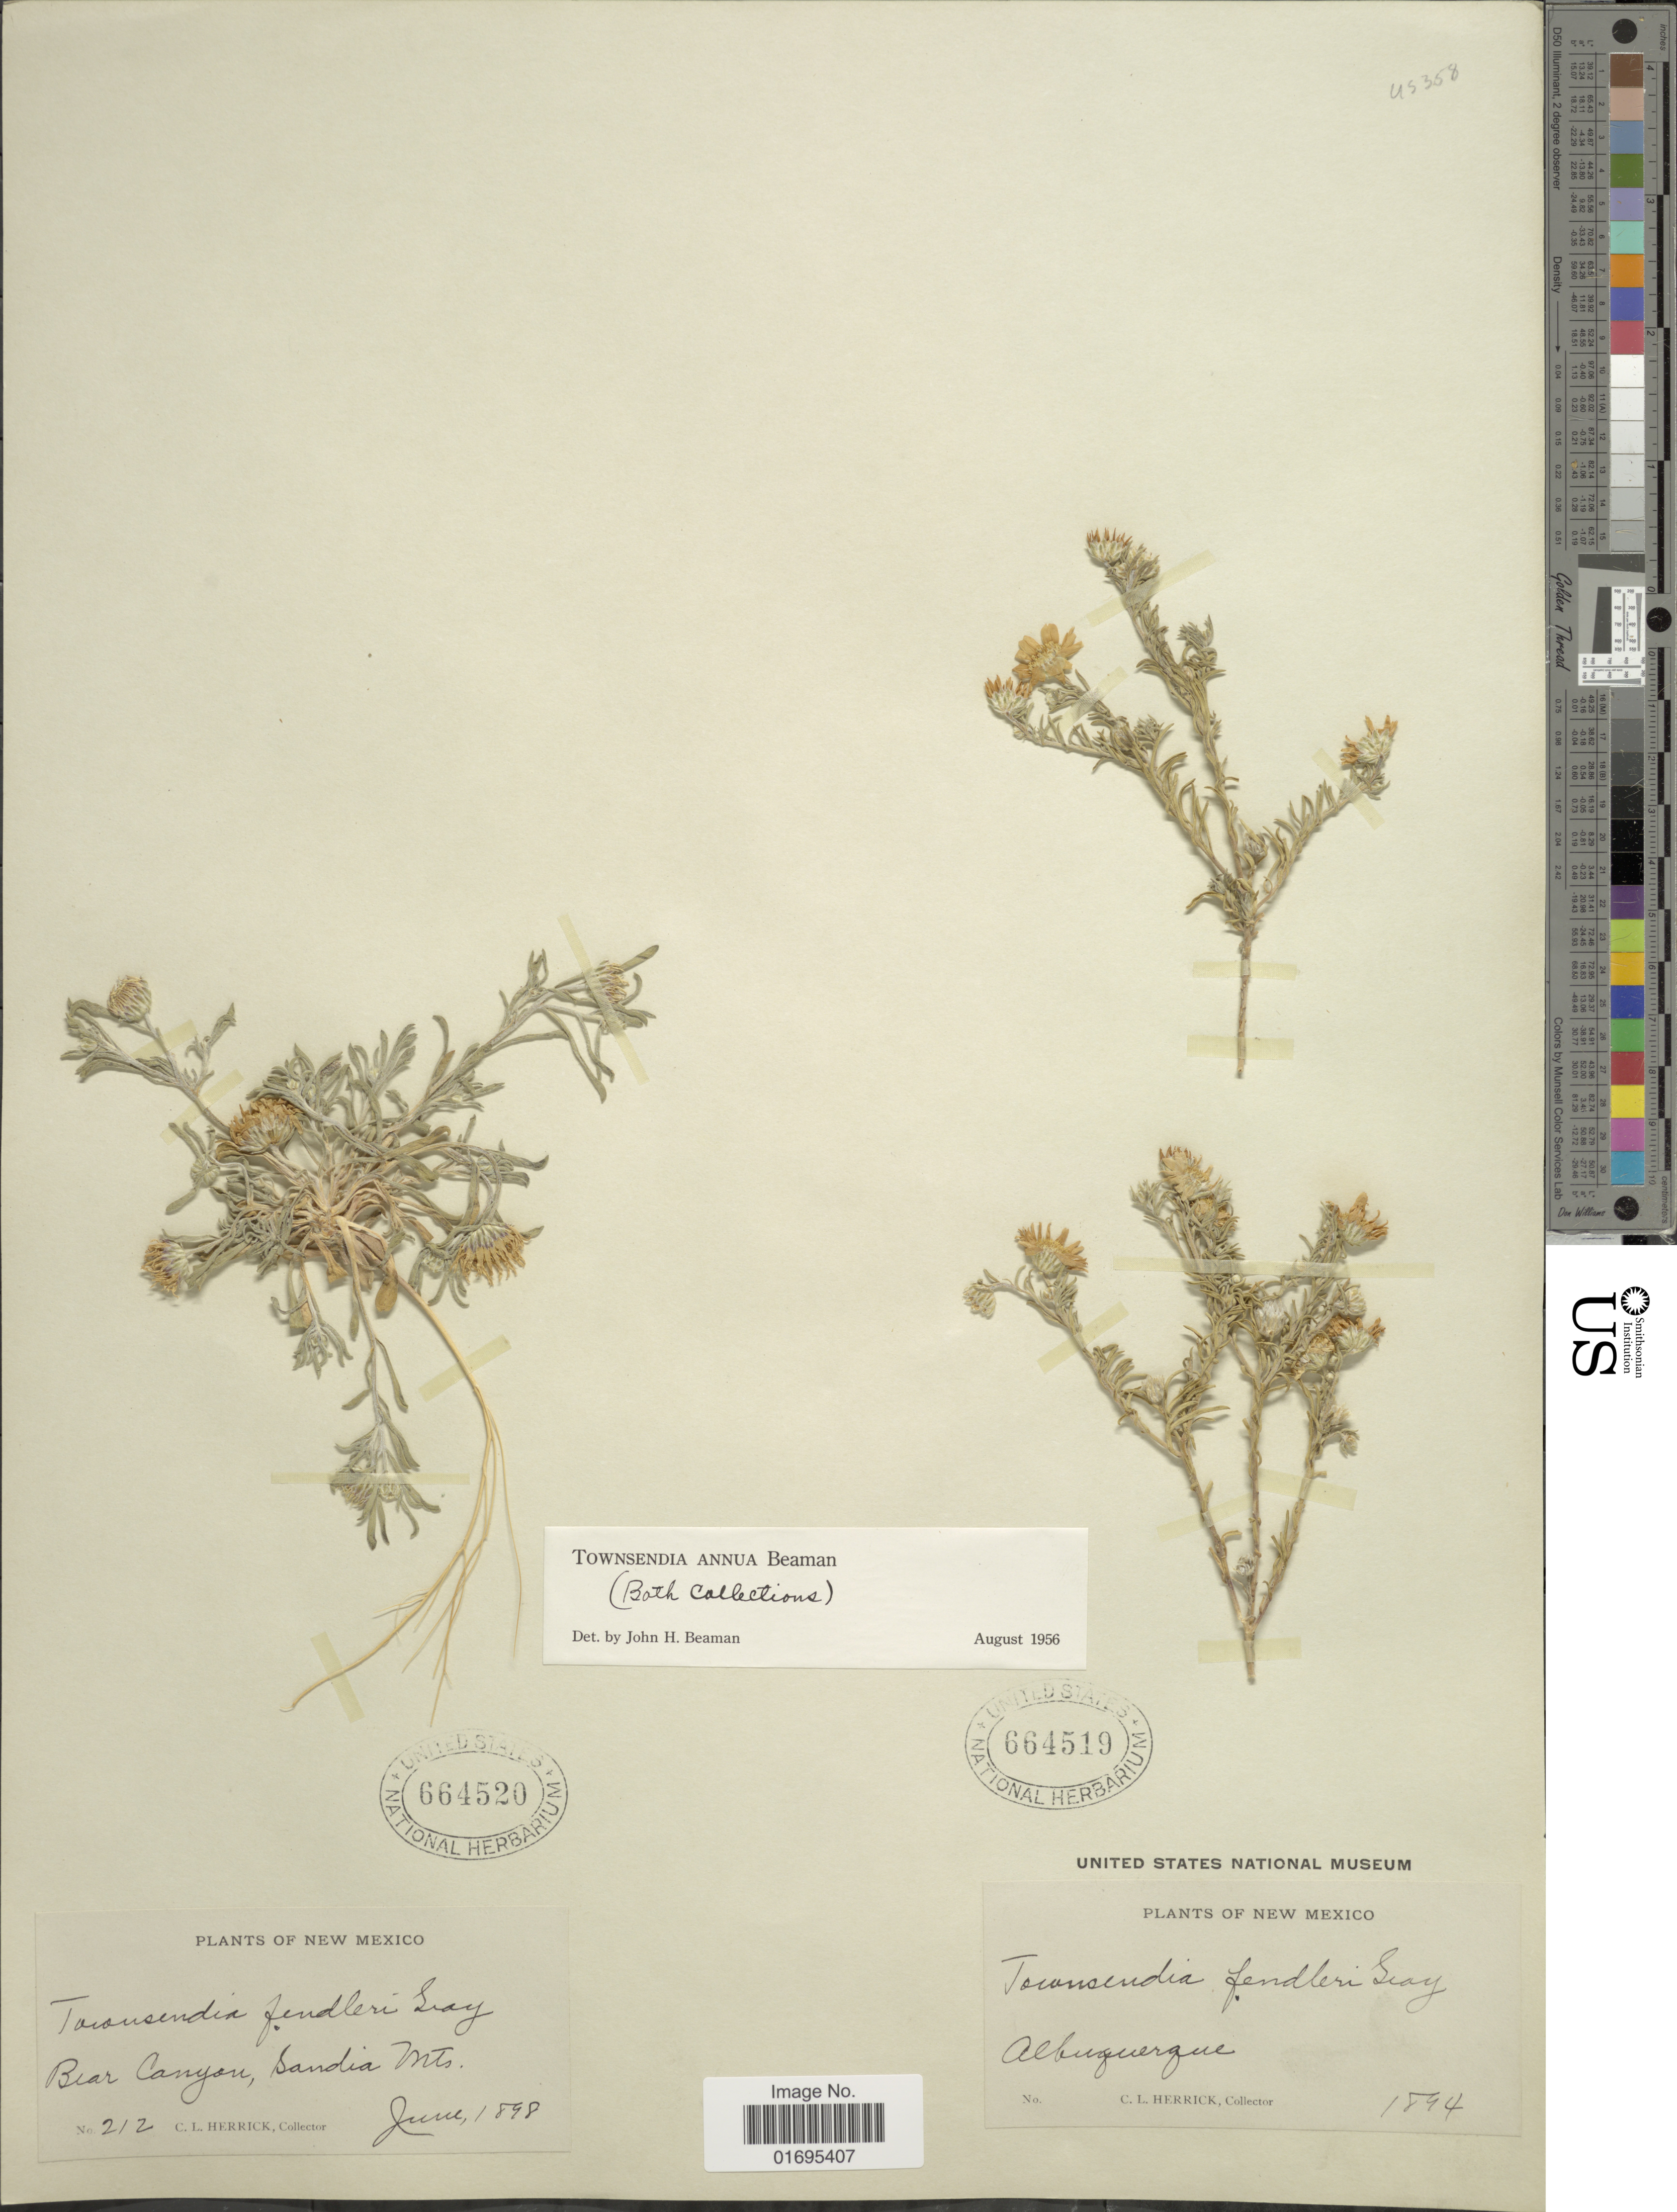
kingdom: Plantae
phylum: Tracheophyta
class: Magnoliopsida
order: Asterales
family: Asteraceae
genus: Townsendia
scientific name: Townsendia annua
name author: Beaman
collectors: C. Herrick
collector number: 212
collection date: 1898-06-01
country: United States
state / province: New Mexico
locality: Bear Canyon, Sandia Mts.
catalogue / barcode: US 664520-2